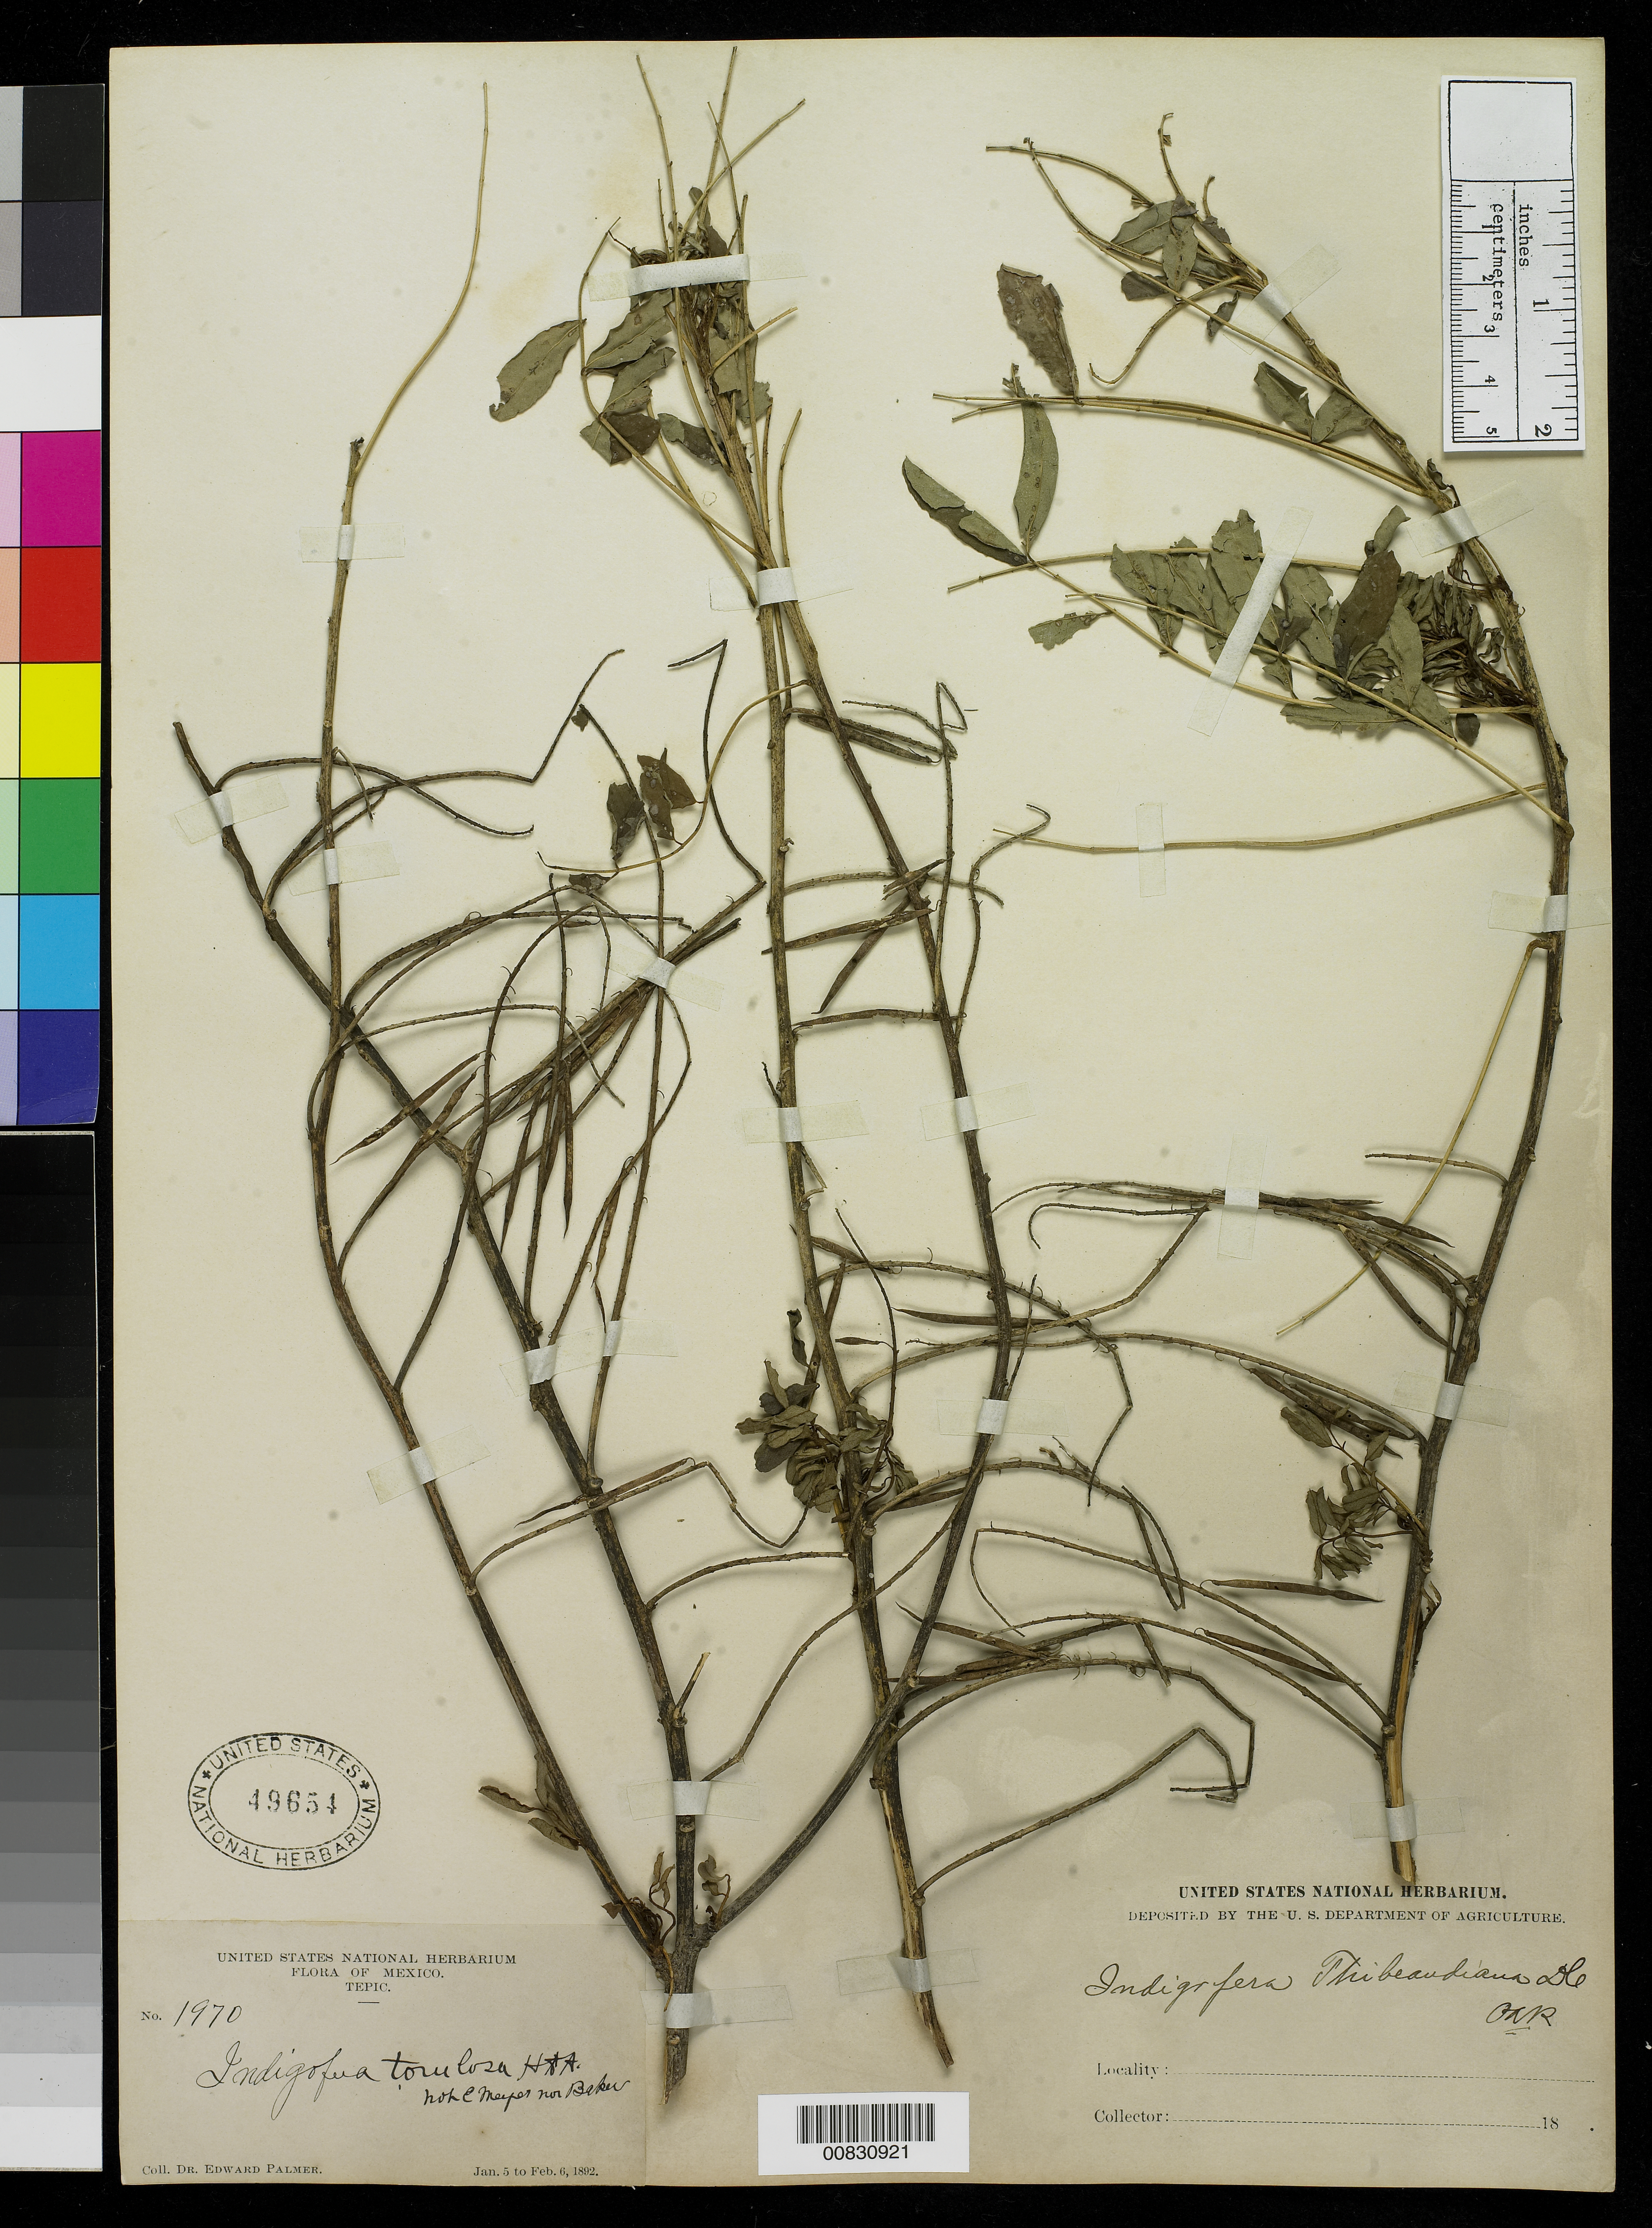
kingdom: Plantae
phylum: Tracheophyta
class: Magnoliopsida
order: Fabales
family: Fabaceae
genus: Indigofera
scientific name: Indigofera thibaudiana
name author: DC.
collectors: E. Palmer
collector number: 1970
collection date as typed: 05 Jan 1892 to 06 Feb 1892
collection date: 1892-01-05/1892-02-06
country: Mexico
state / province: Nayarit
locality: Tepic, Nayarit.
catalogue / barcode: US 49654